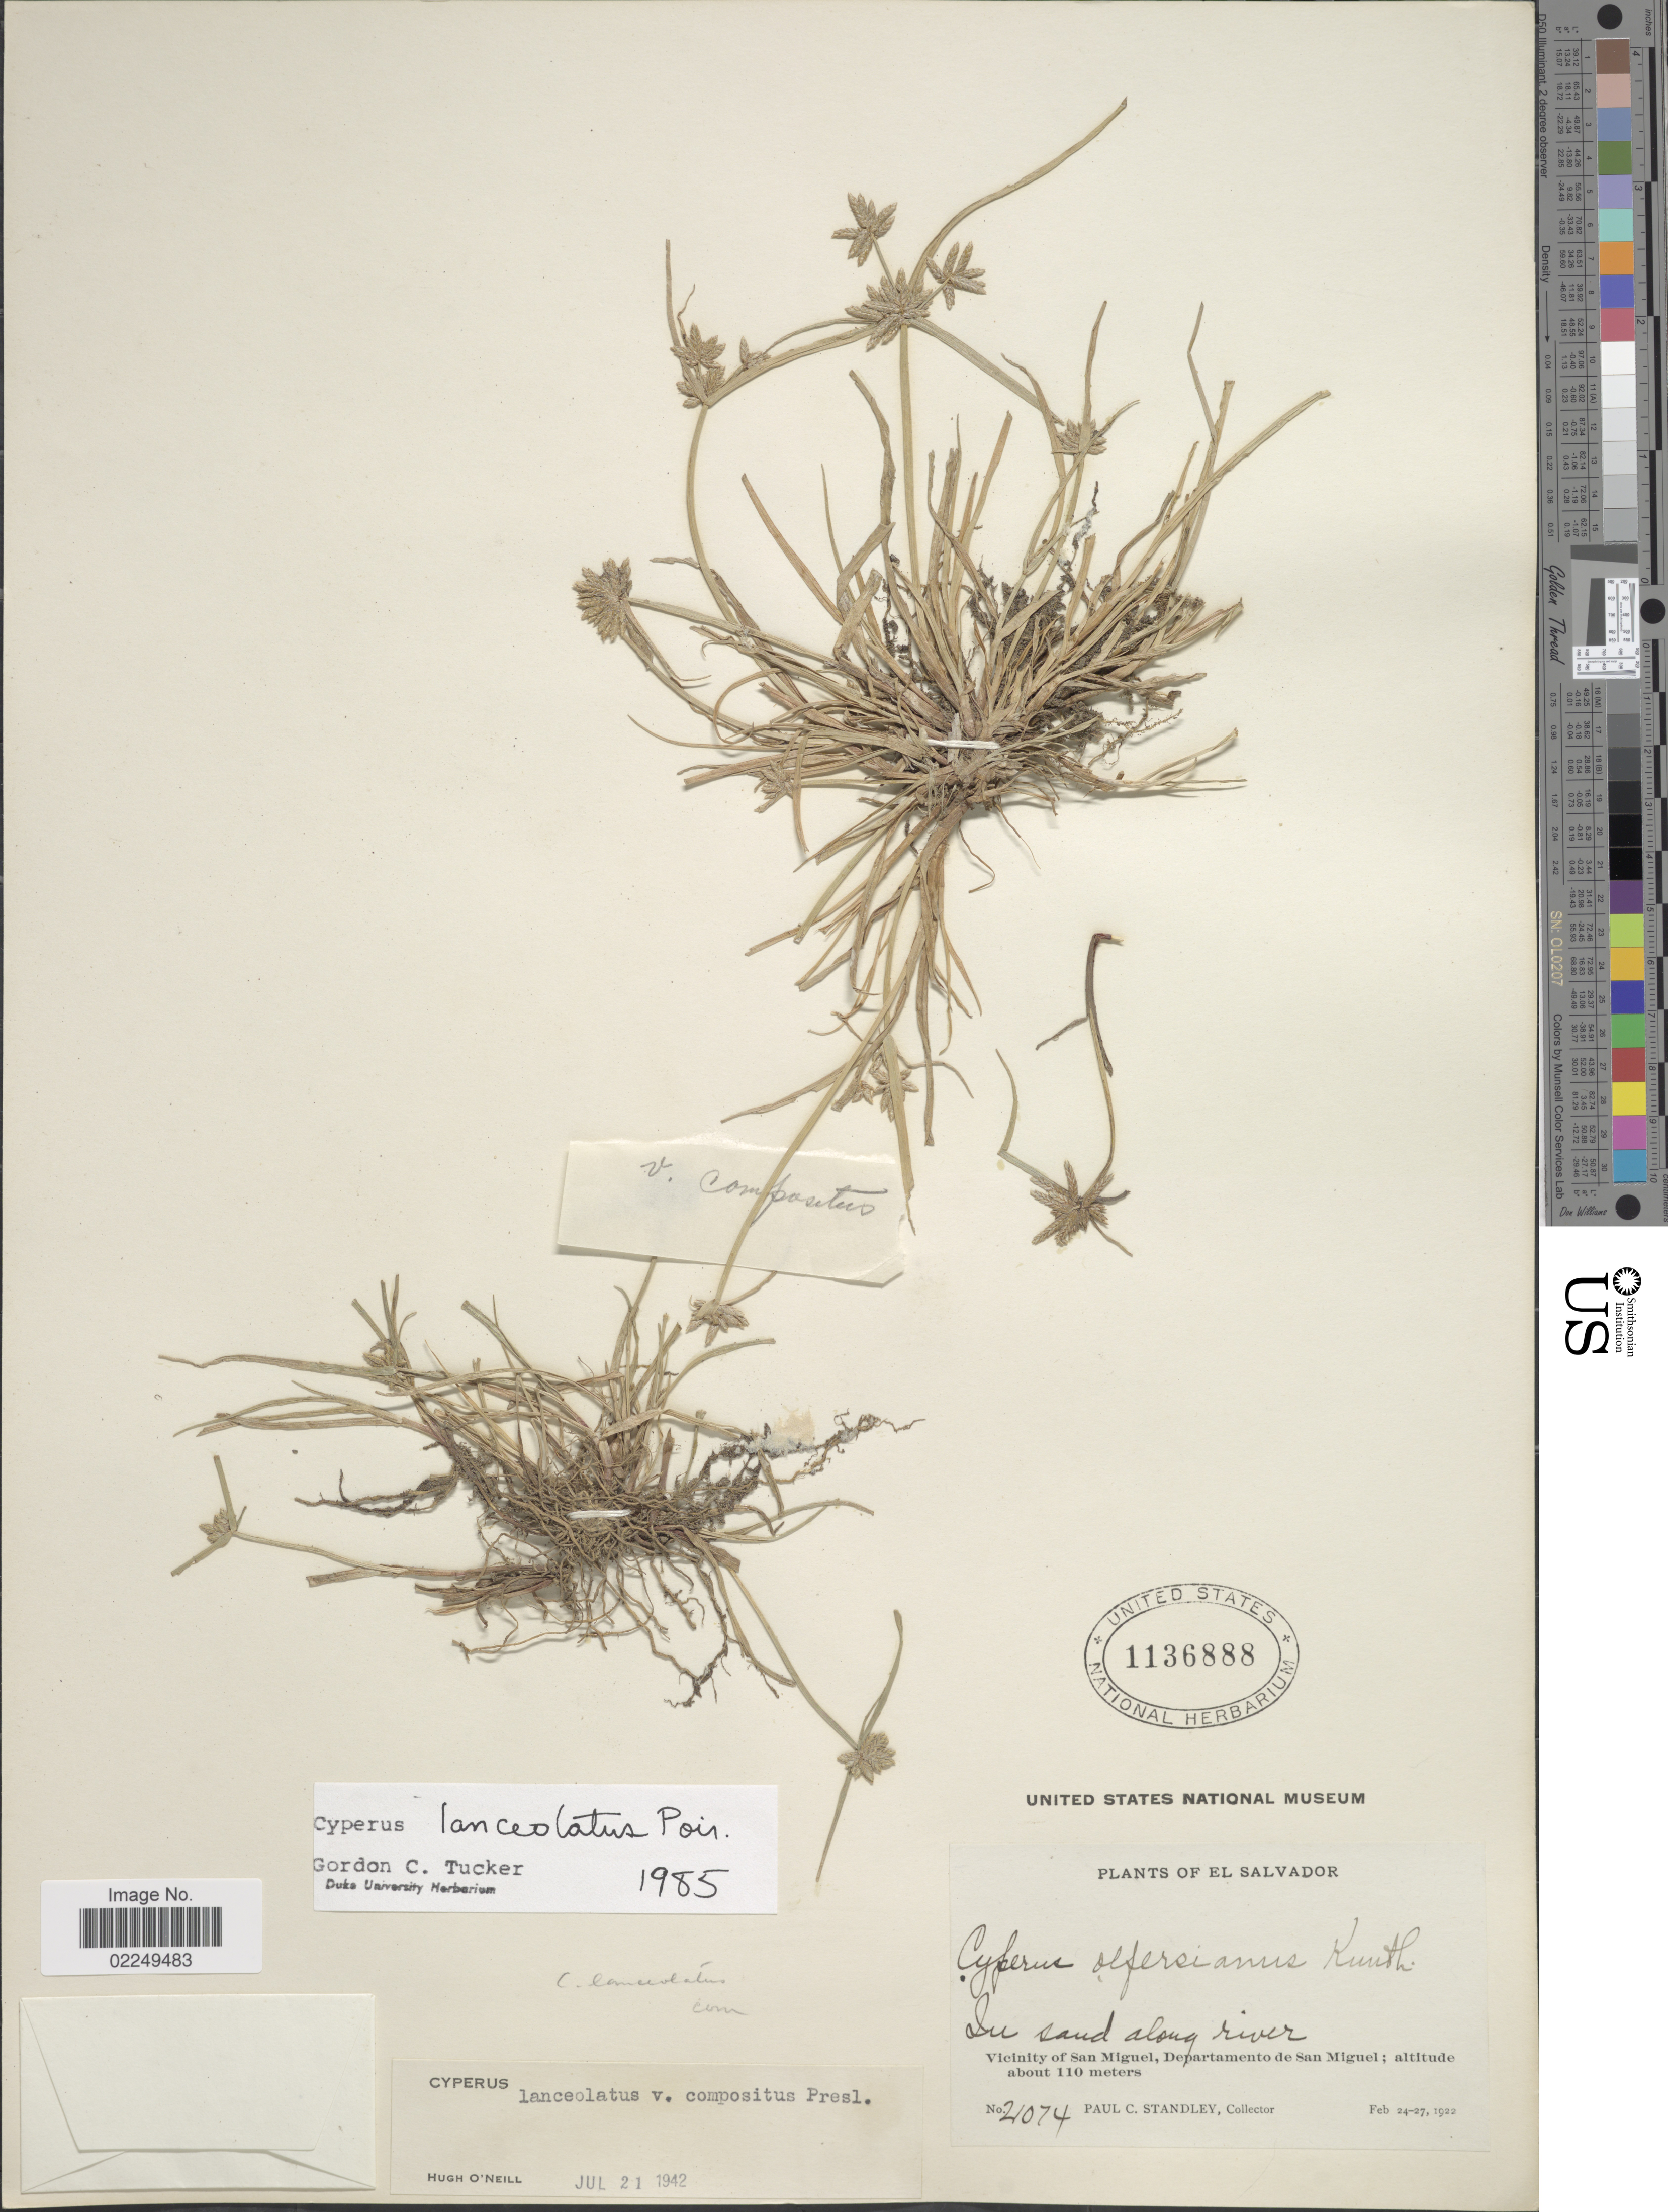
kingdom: Plantae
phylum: Tracheophyta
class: Liliopsida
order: Poales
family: Cyperaceae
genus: Cyperus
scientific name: Cyperus lanceolatus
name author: Poir.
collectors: P. C. Standley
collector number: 21074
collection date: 1922-02-24/1922-02-27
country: El Salvador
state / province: San Miguel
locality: Vicinity of San Miguel, Departamento de San Miguel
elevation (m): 110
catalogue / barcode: US 1136888